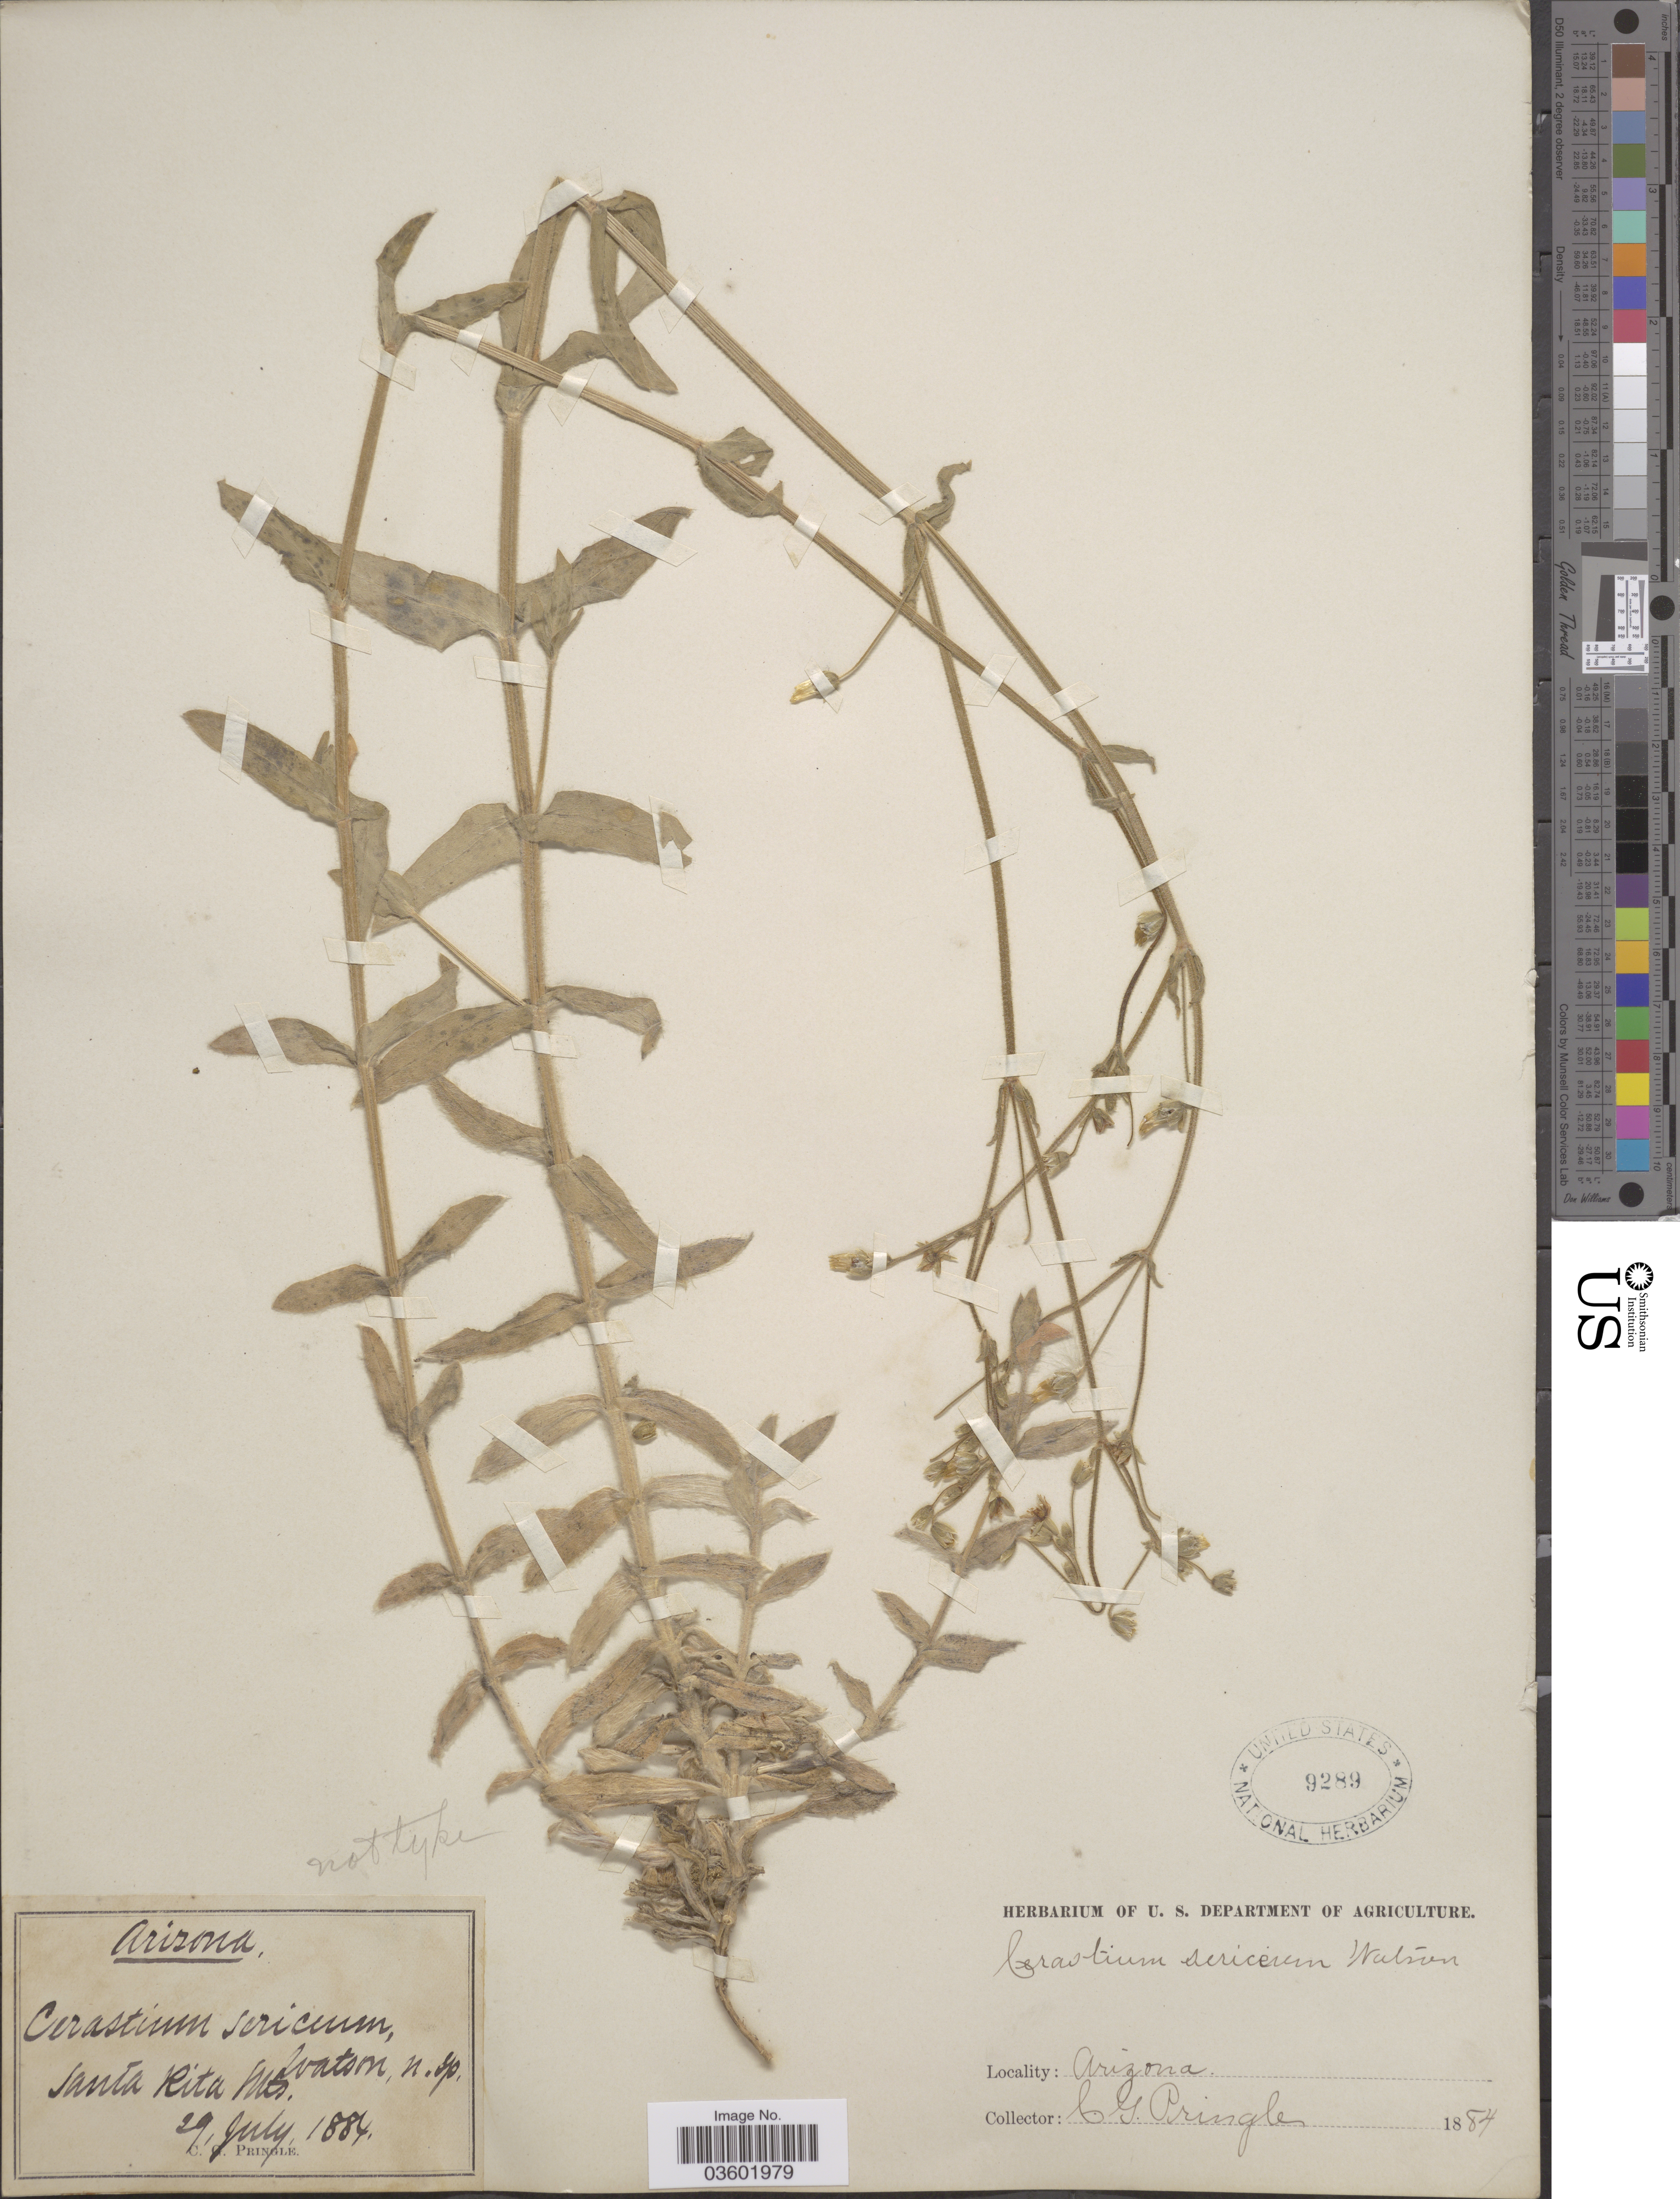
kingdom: Plantae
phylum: Tracheophyta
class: Magnoliopsida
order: Caryophyllales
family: Caryophyllaceae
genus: Cerastium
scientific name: Cerastium sericeum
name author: Pourr.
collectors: C. G. Pringle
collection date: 1884-07-29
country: United States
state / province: Arizona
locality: Santa Rita Mts.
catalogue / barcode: US 9289